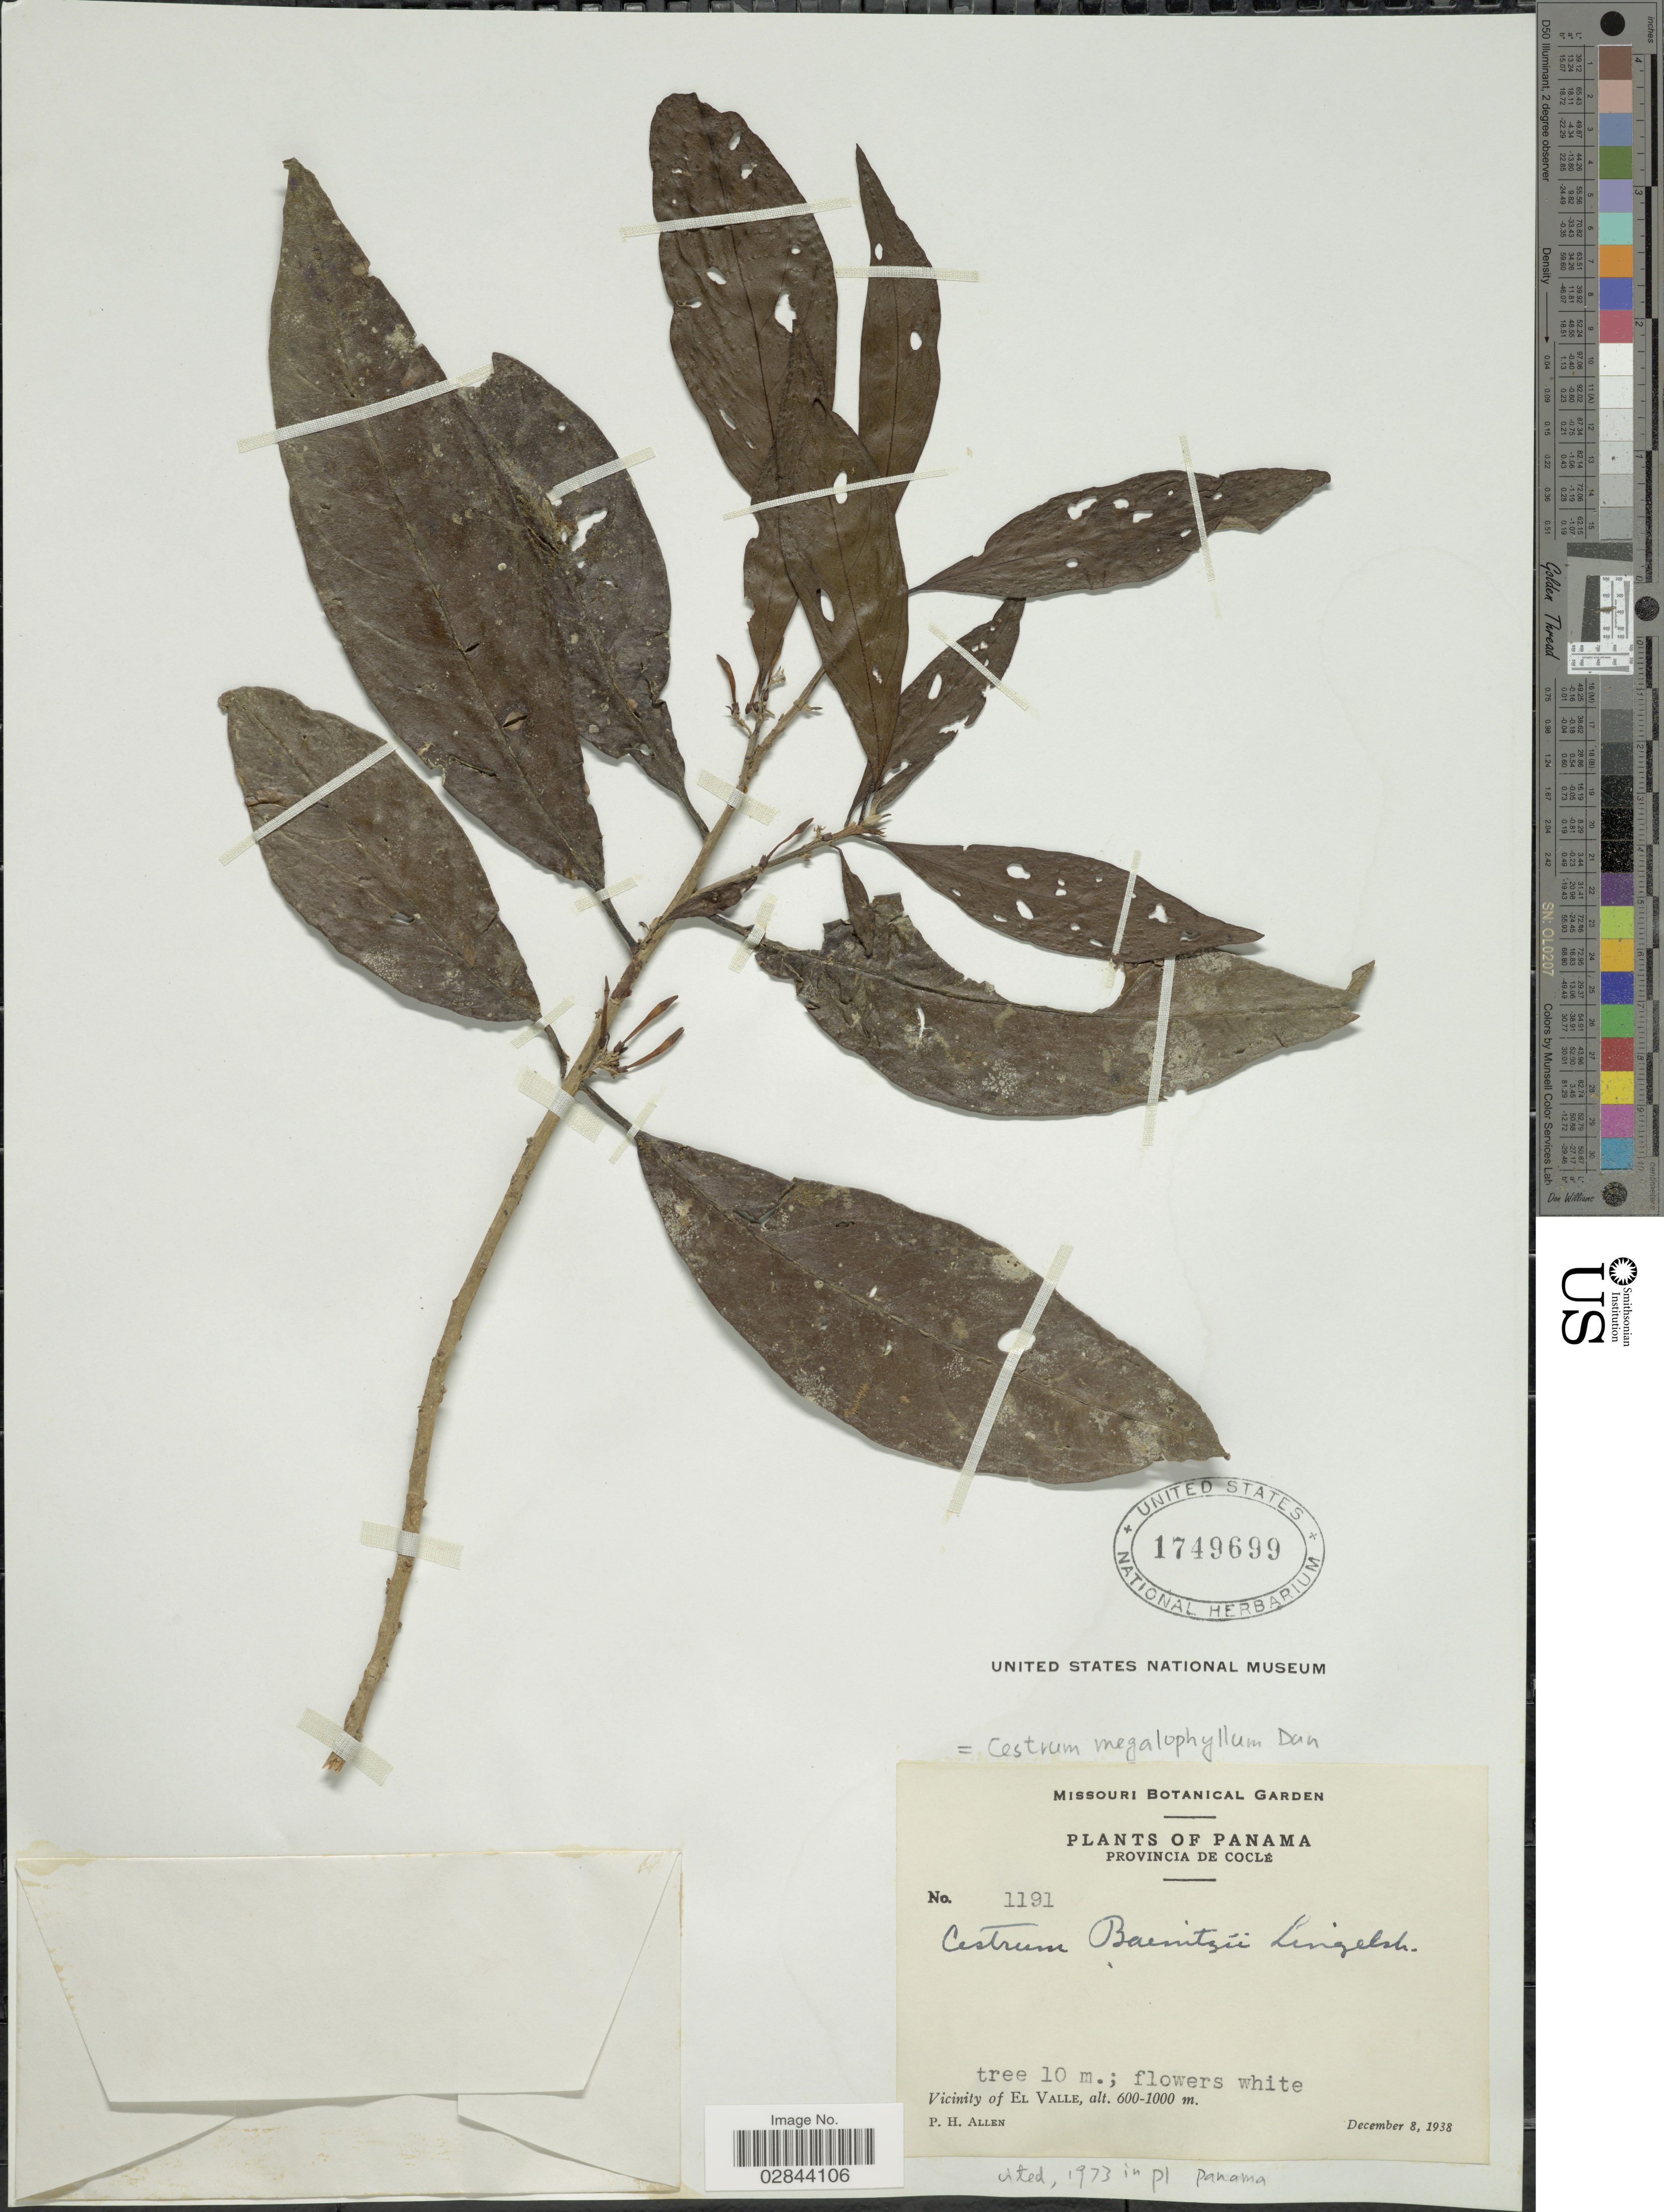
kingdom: Plantae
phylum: Tracheophyta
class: Magnoliopsida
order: Solanales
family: Solanaceae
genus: Cestrum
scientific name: Cestrum schlechtendahlii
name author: G. Don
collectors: P. H. Allen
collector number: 1191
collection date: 1938-12-08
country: Panama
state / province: Coclé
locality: Vicinity of El Valle.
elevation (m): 600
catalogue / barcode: US 1749699